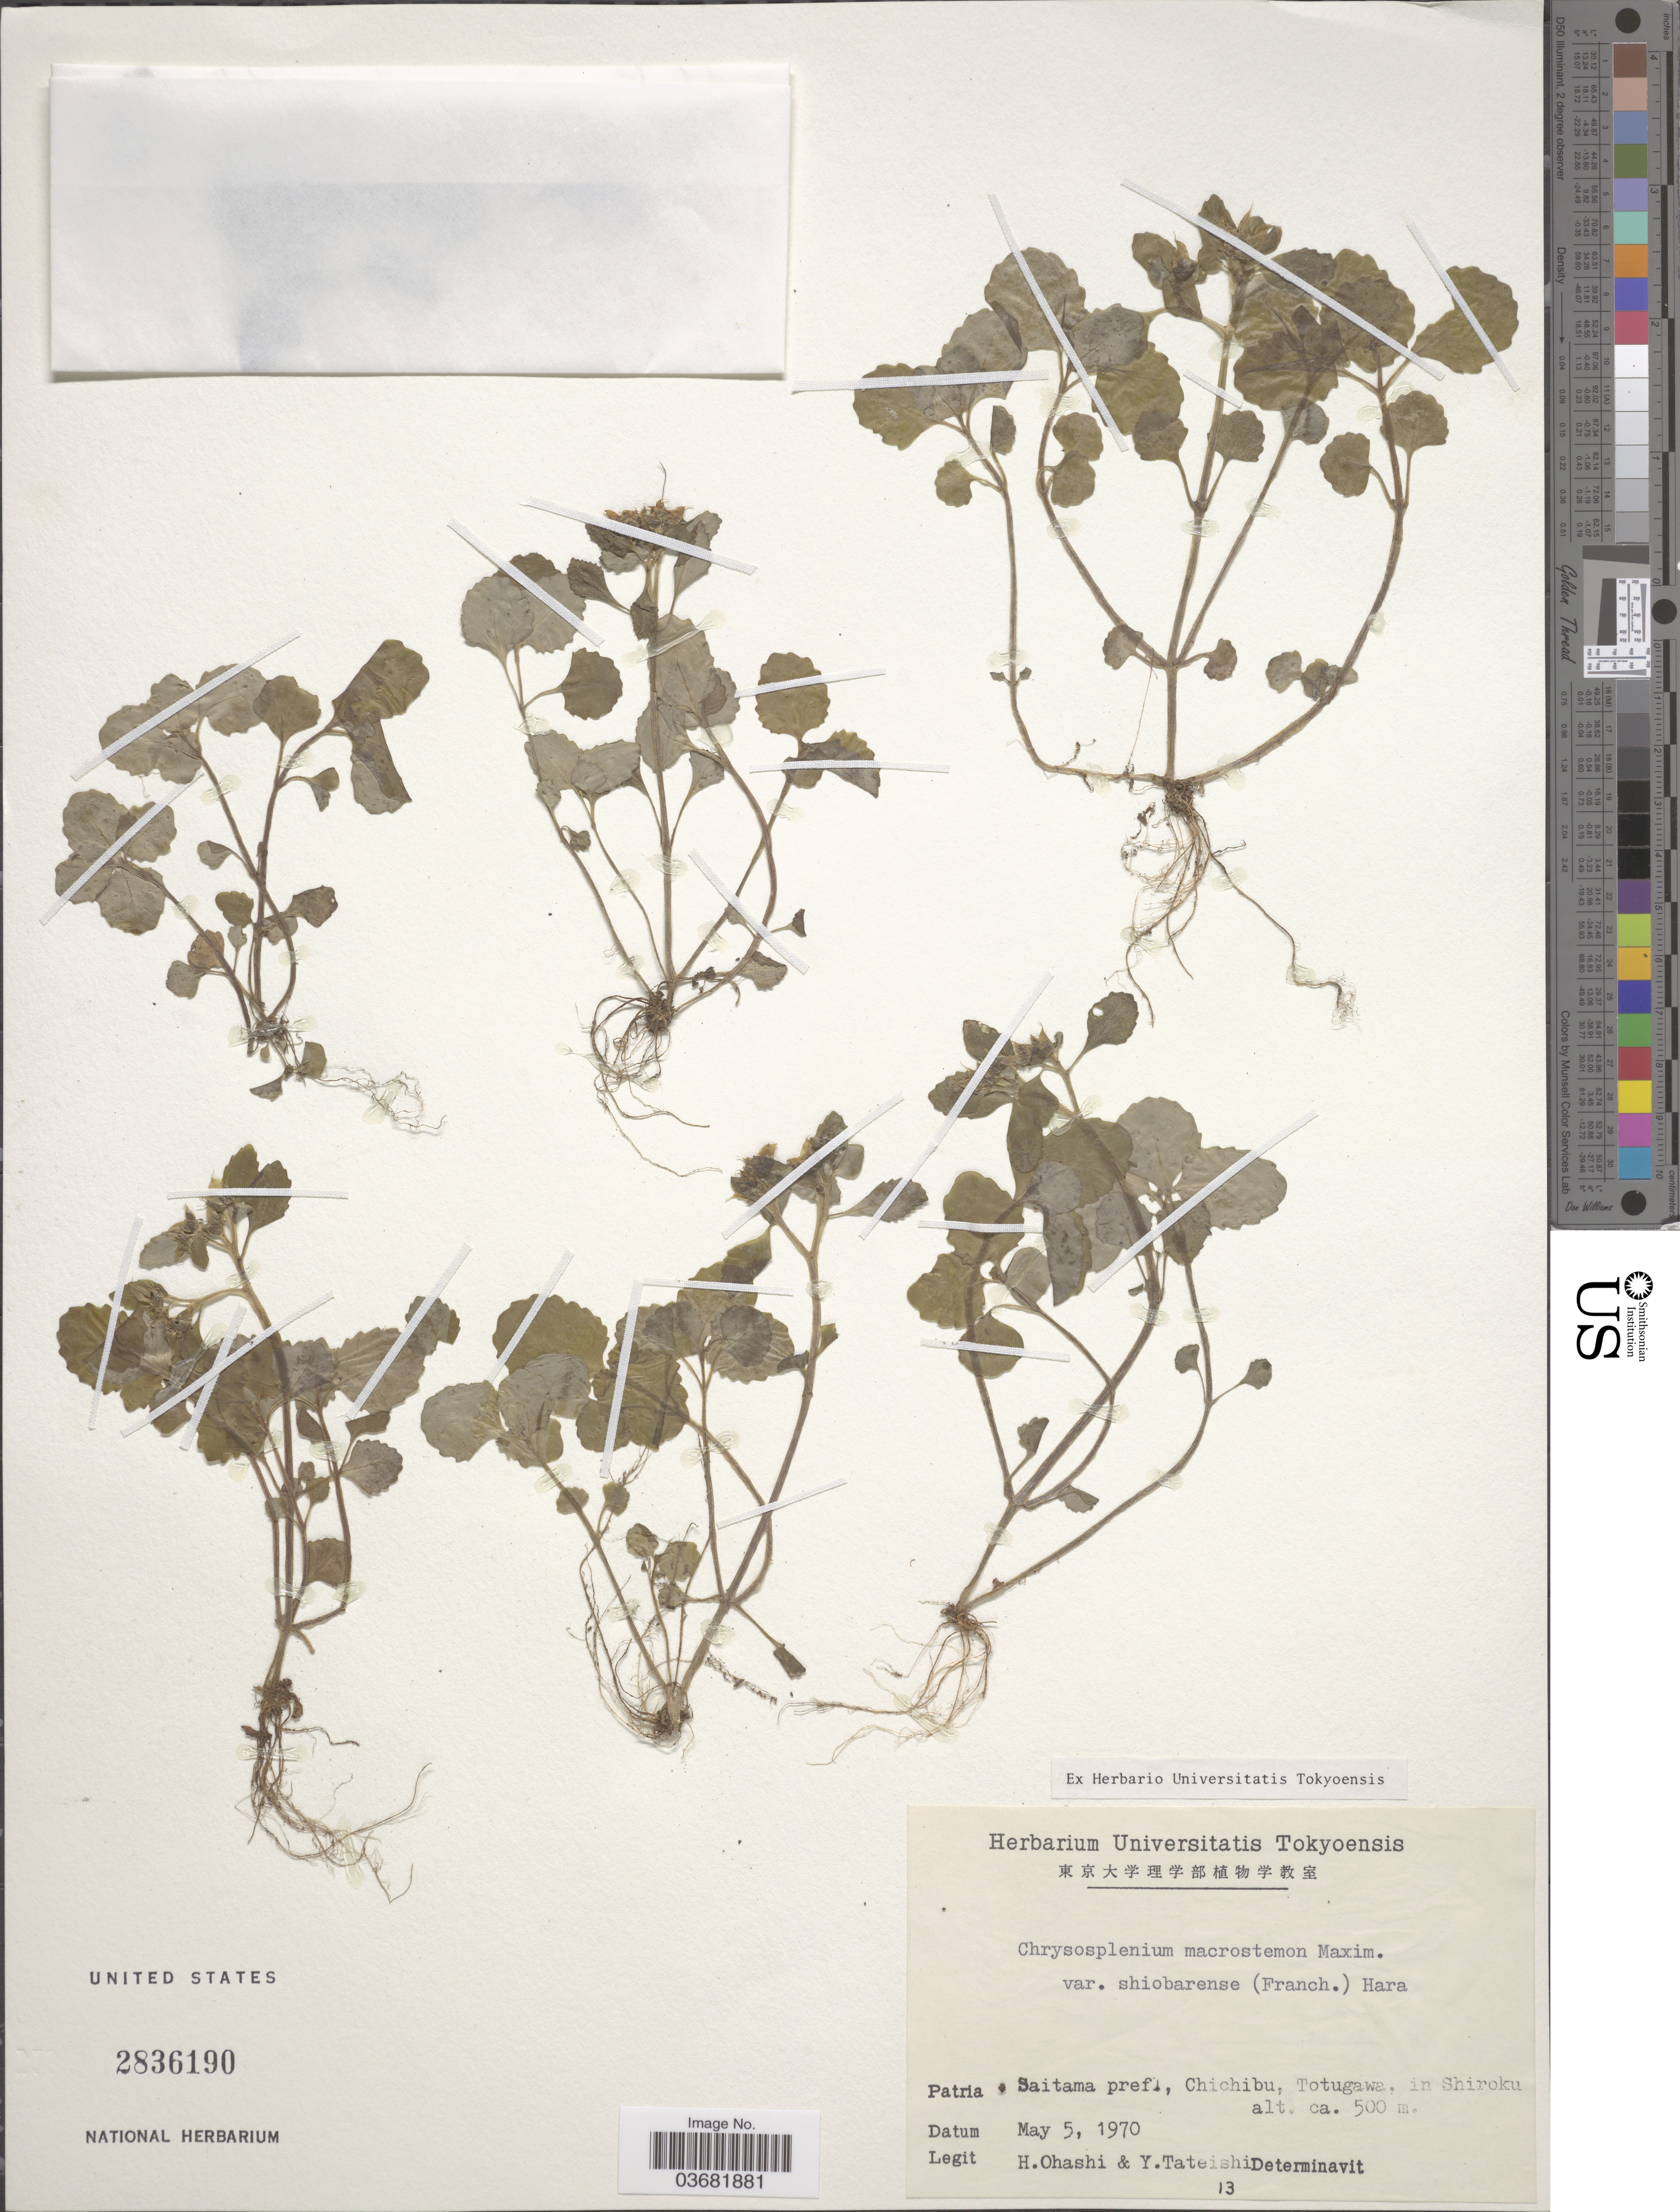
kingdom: Plantae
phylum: Tracheophyta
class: Magnoliopsida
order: Saxifragales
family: Saxifragaceae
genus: Chrysosplenium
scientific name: Chrysosplenium macrostemon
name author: Maxim. ex Franch. & Sav.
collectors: H. Ohashi & Y. Tateishi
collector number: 13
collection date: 1970-05-05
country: Japan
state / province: Saitama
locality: Saitama pref, Chichibu, Totugawa, in Shiroku.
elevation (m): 500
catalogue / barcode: US 2836190